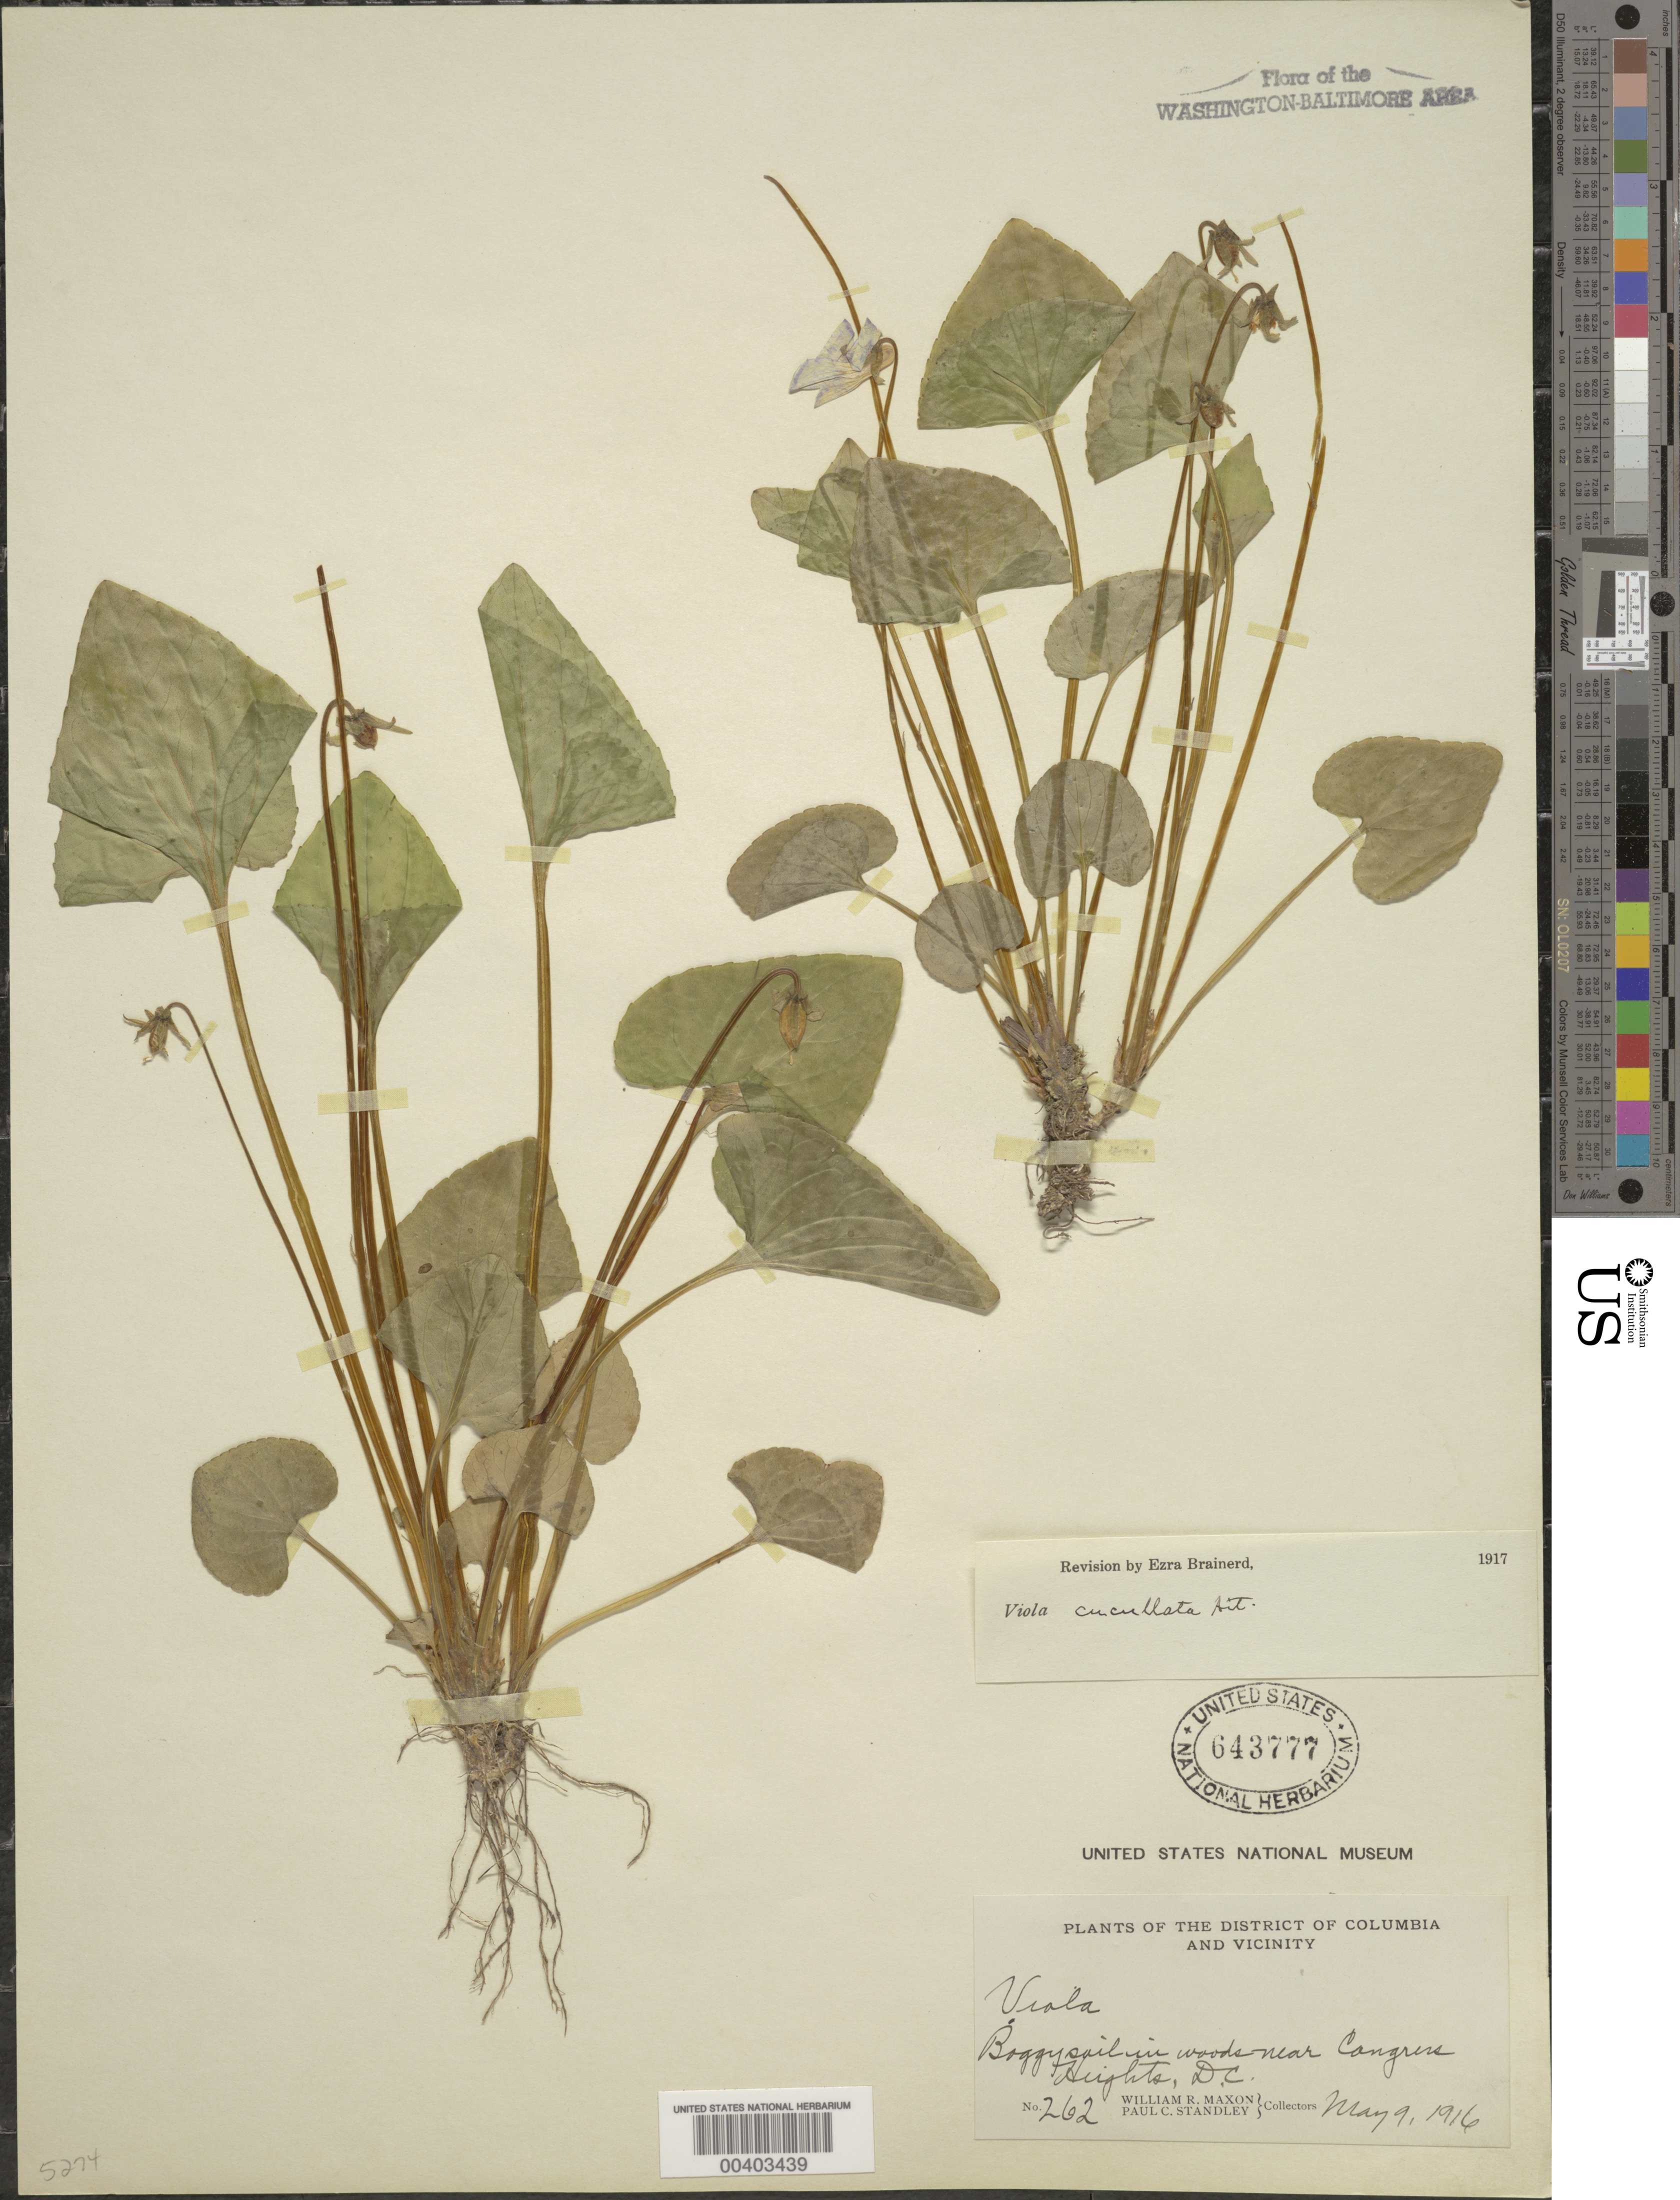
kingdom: Plantae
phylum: Tracheophyta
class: Magnoliopsida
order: Malpighiales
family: Violaceae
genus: Viola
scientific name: Viola cucullata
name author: Aiton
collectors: W. R. Maxon & P. C. Standley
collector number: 262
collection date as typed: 09 May 1916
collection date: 1916-05-09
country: United States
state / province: District of Columbia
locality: Near Congress Heights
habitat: Boggysoil in woods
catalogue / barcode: US 643777